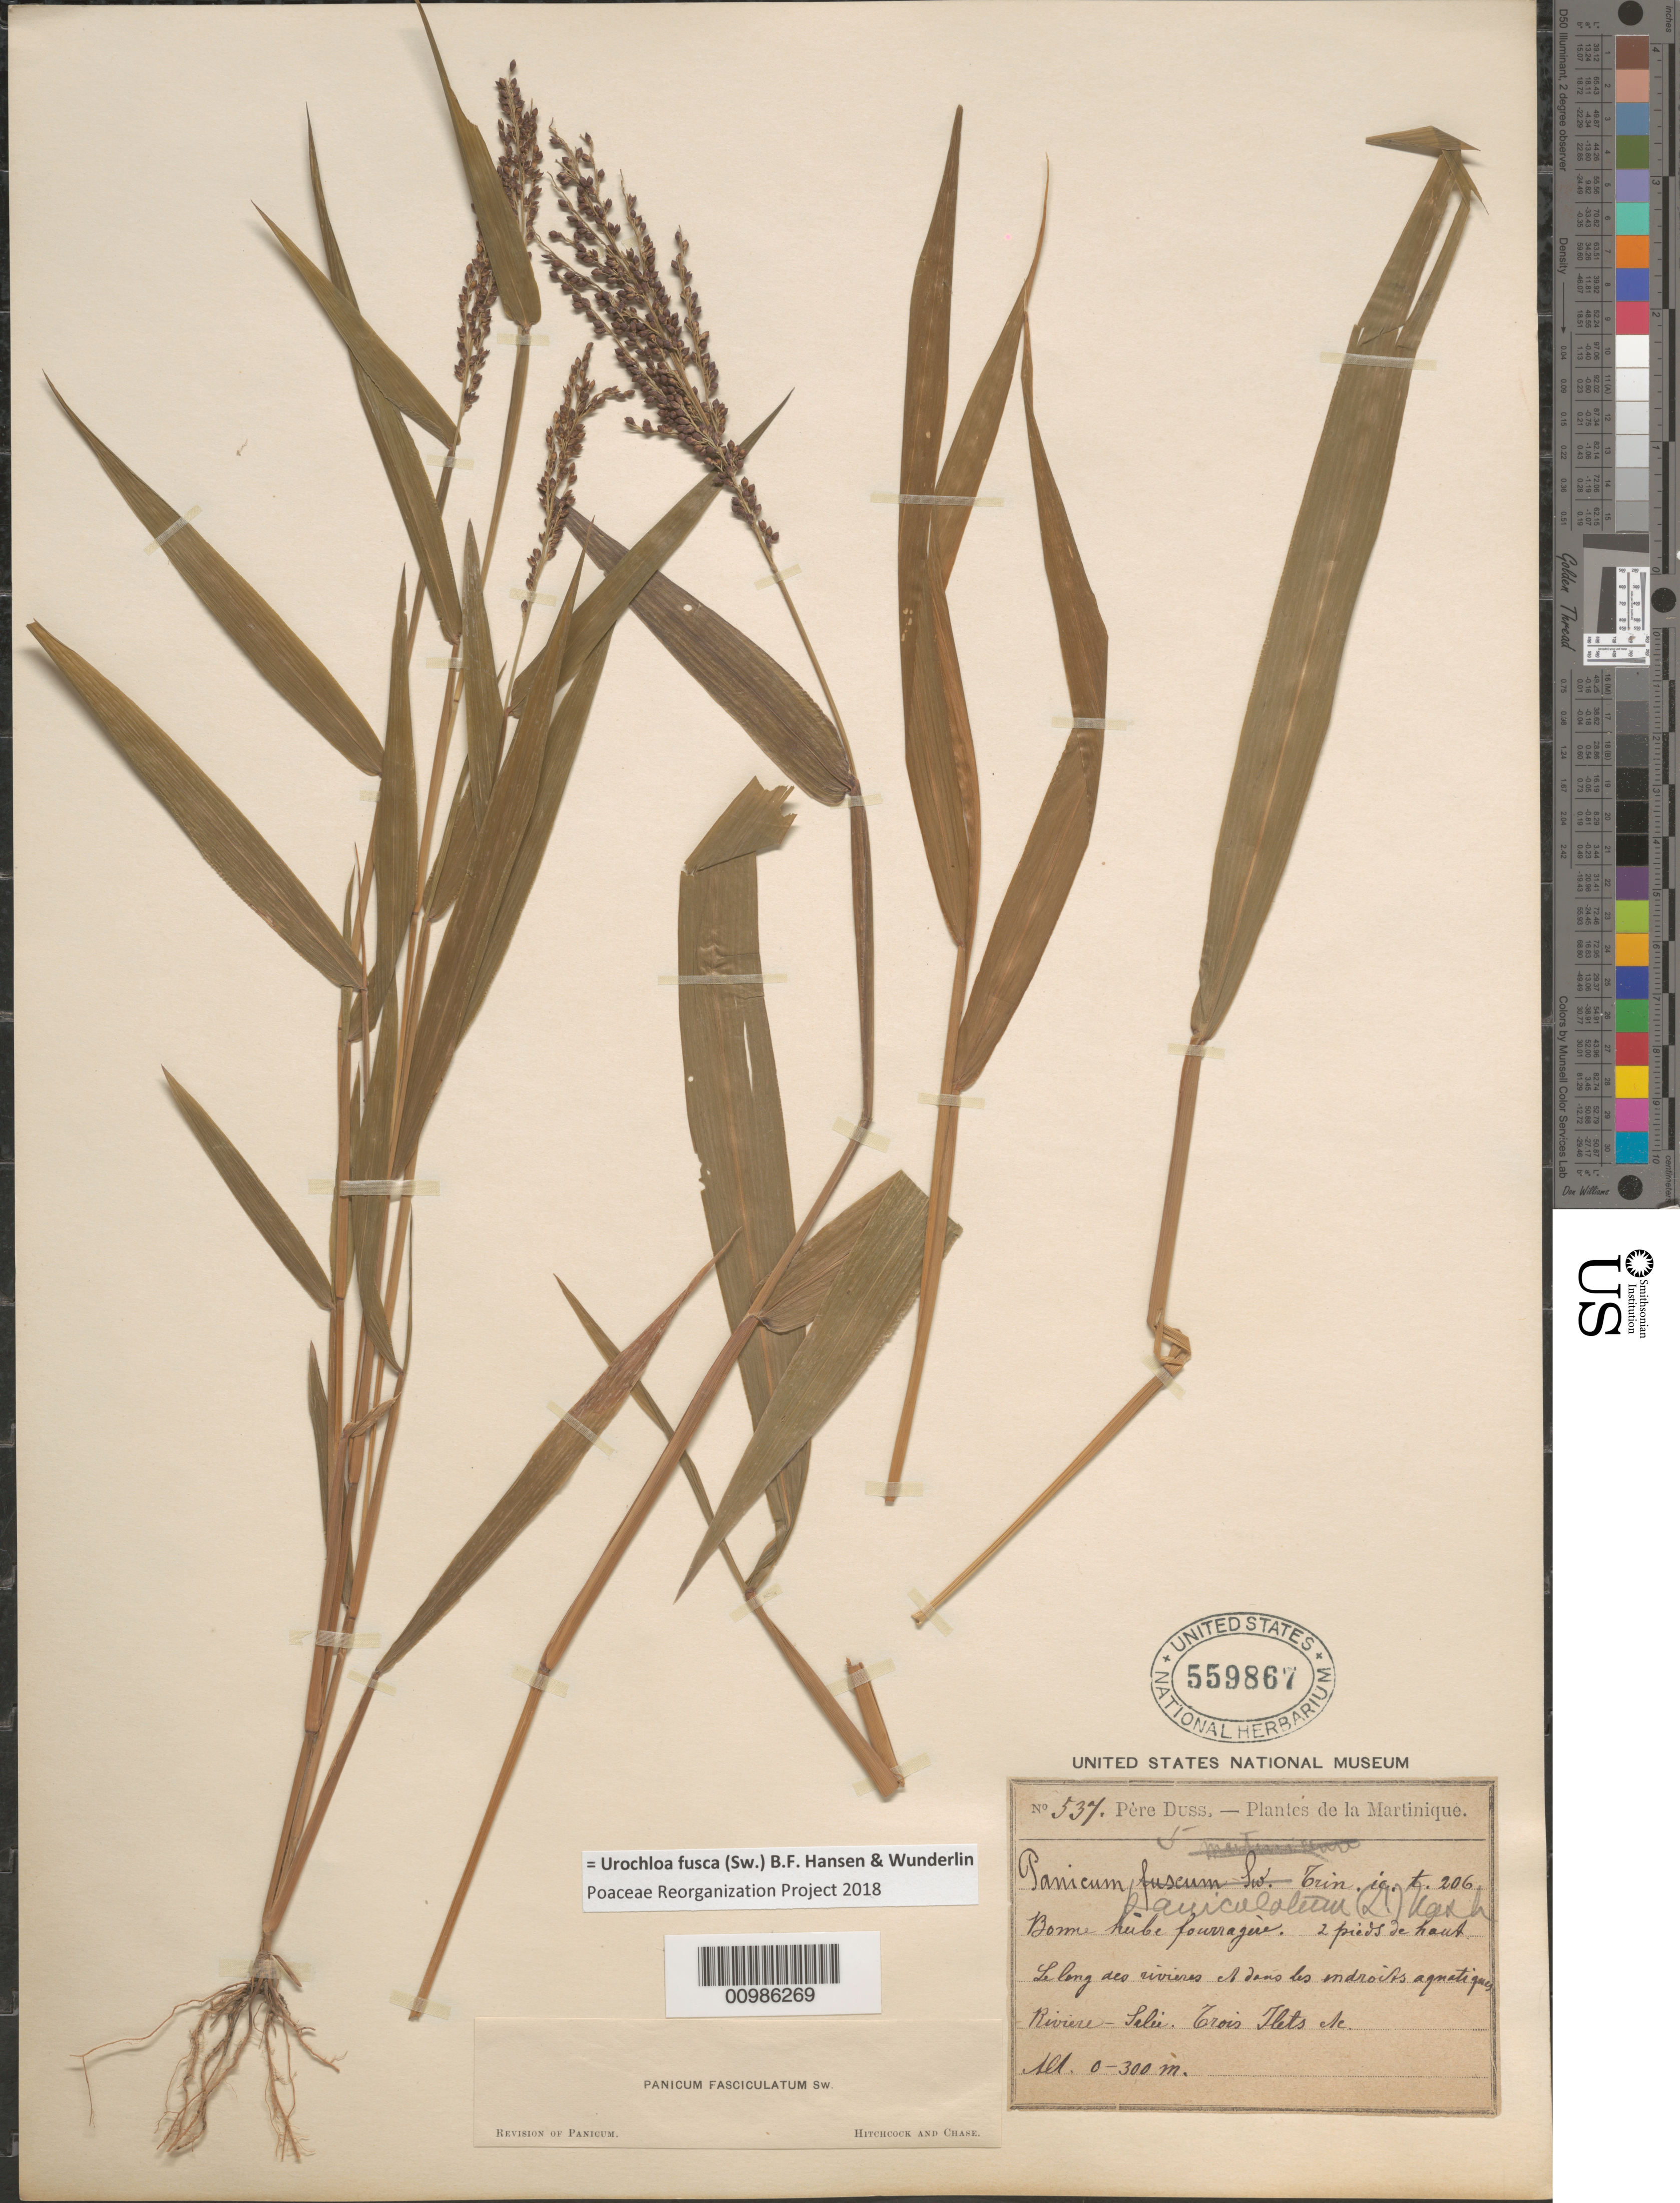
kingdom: Plantae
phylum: Tracheophyta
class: Liliopsida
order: Poales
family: Poaceae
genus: Brachiaria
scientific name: Brachiaria fasciculata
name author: (Sw.) Parodi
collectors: Père Duss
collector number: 537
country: Martinique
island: Martinique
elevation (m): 0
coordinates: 0 N, 0 E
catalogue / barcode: US 559867